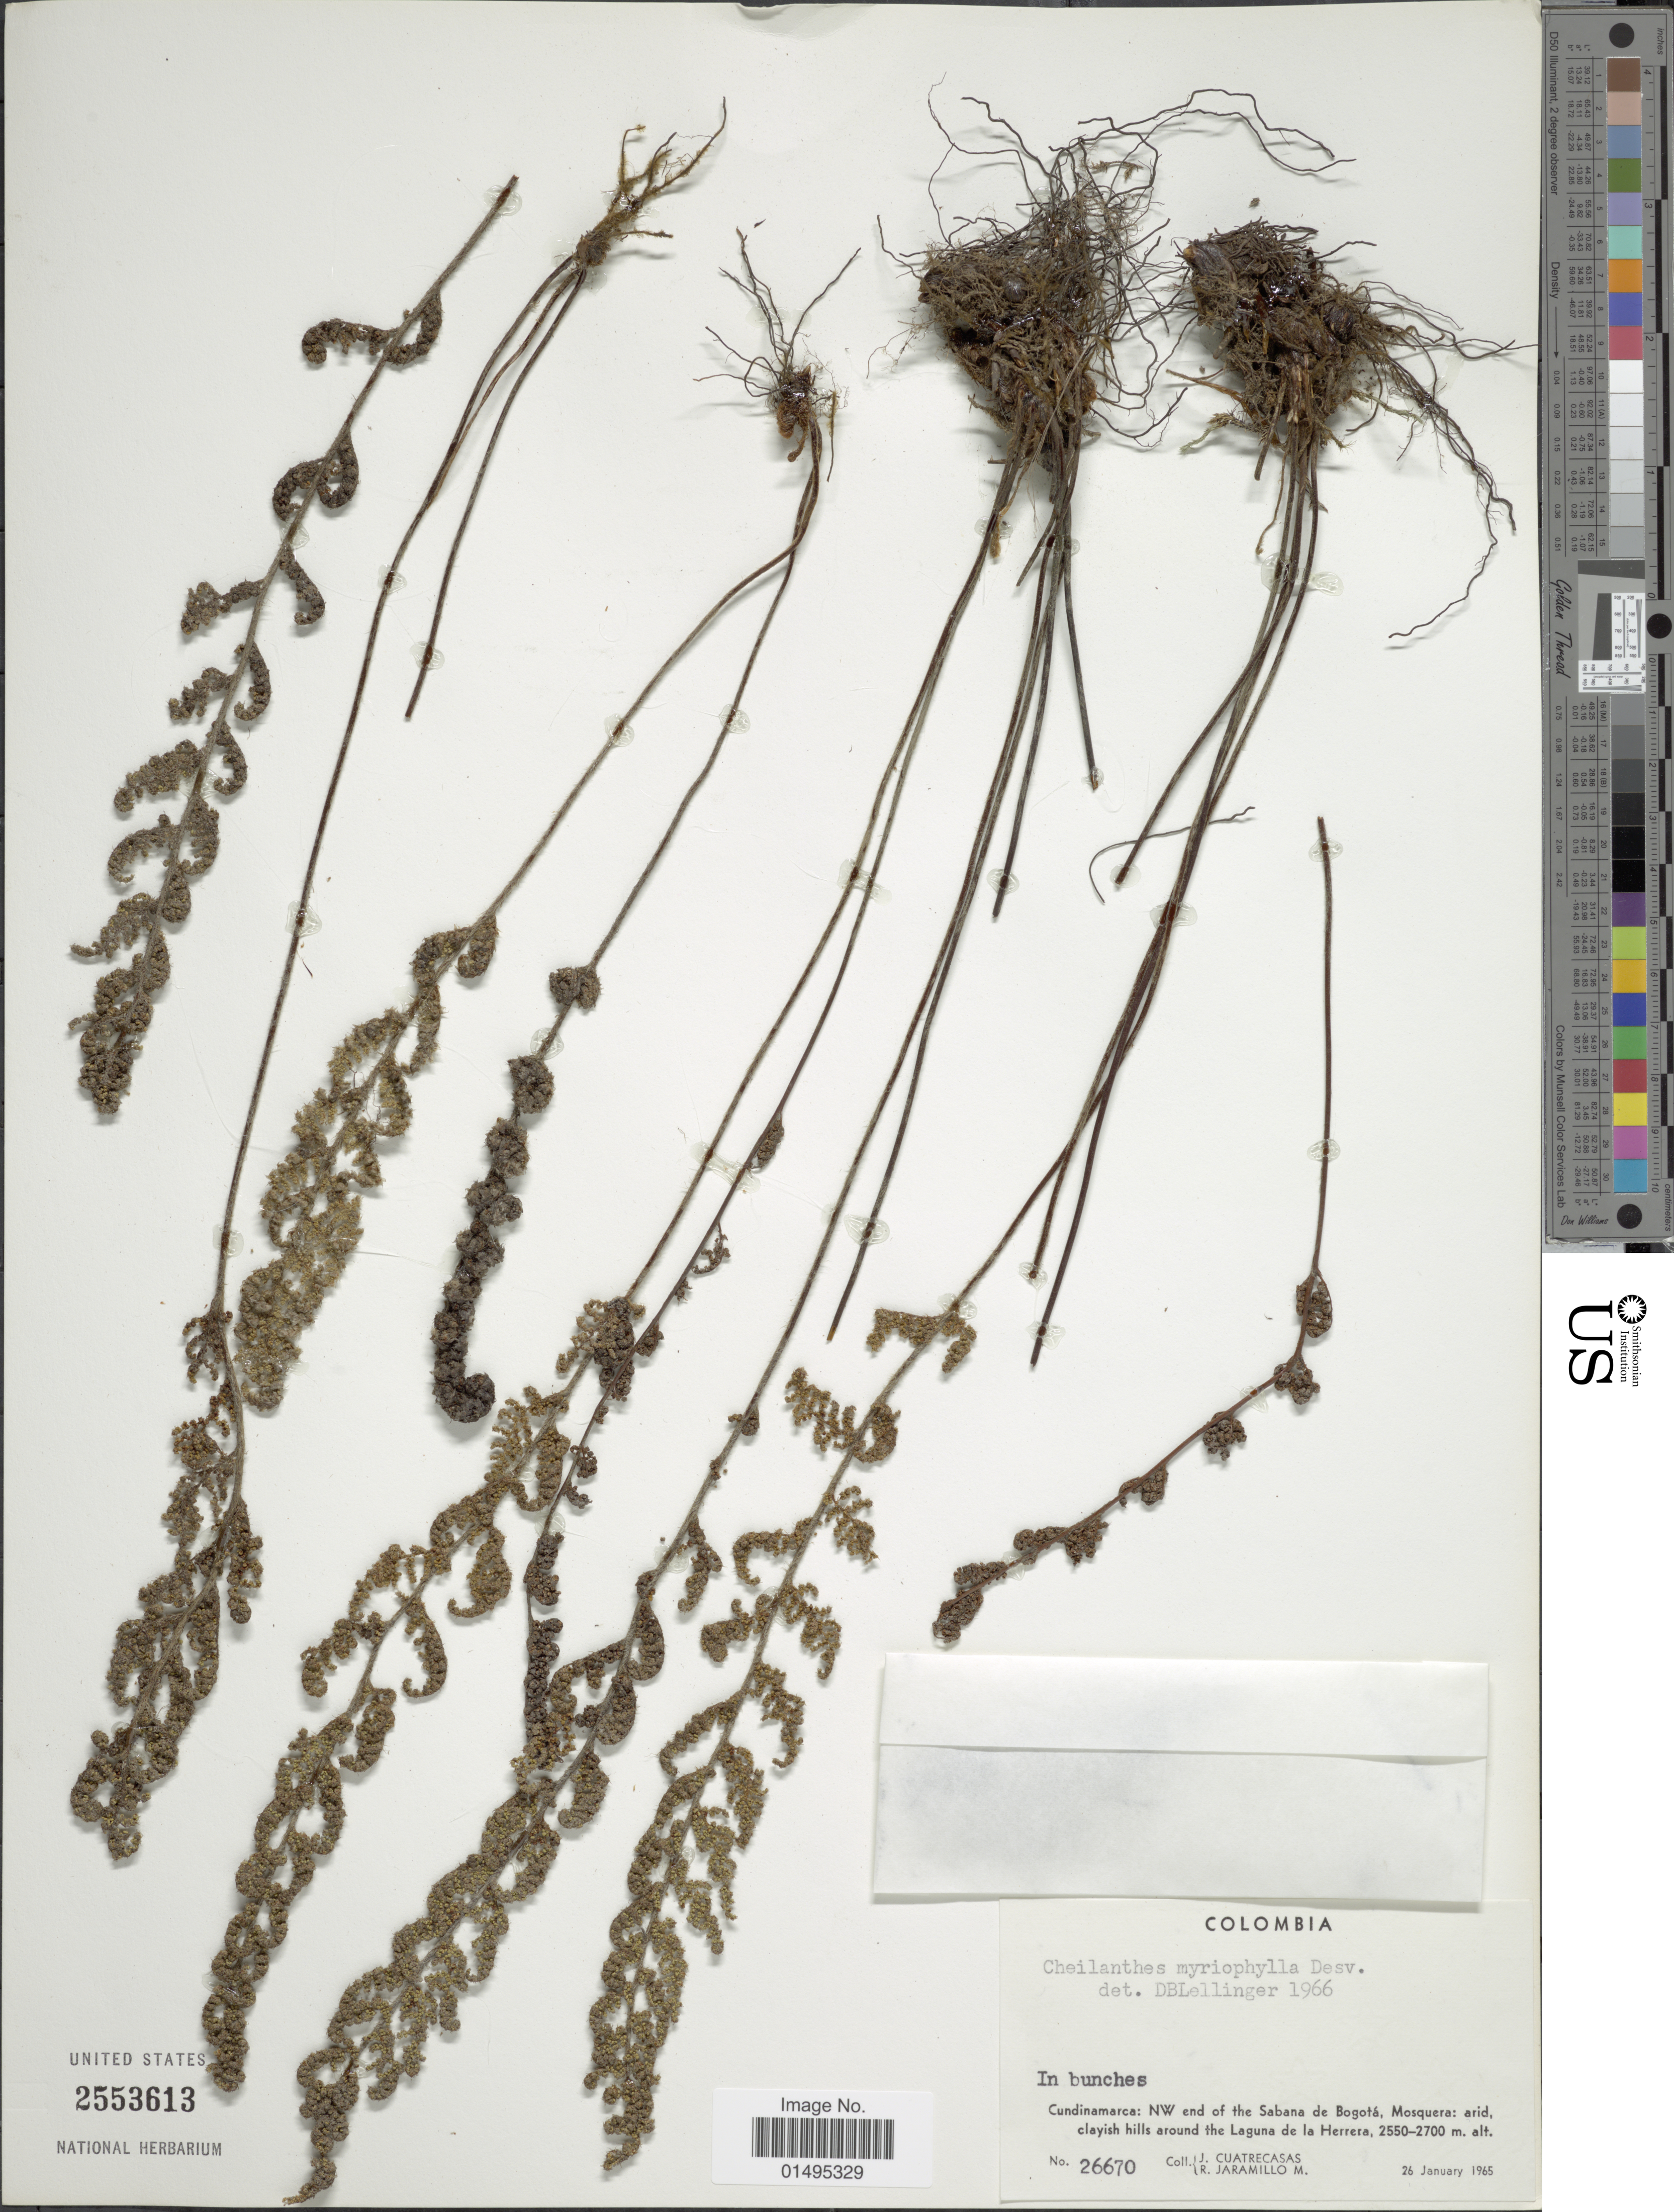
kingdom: Plantae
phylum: Tracheophyta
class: Polypodiopsida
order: Polypodiales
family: Pteridaceae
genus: Myriopteris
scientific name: Myriopteris myriophylla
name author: (Desv.) J. Sm.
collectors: J. Cuatrecasas & R. Jaramillo M.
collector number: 26670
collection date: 1965-01-26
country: Colombia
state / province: Cundinamarca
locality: Colombia, Cundinamarca: NW end of the Sabana de Bogota, Mosquear: arid, clayish hills around Laguna de la Herrera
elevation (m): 2550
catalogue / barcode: US 2553613